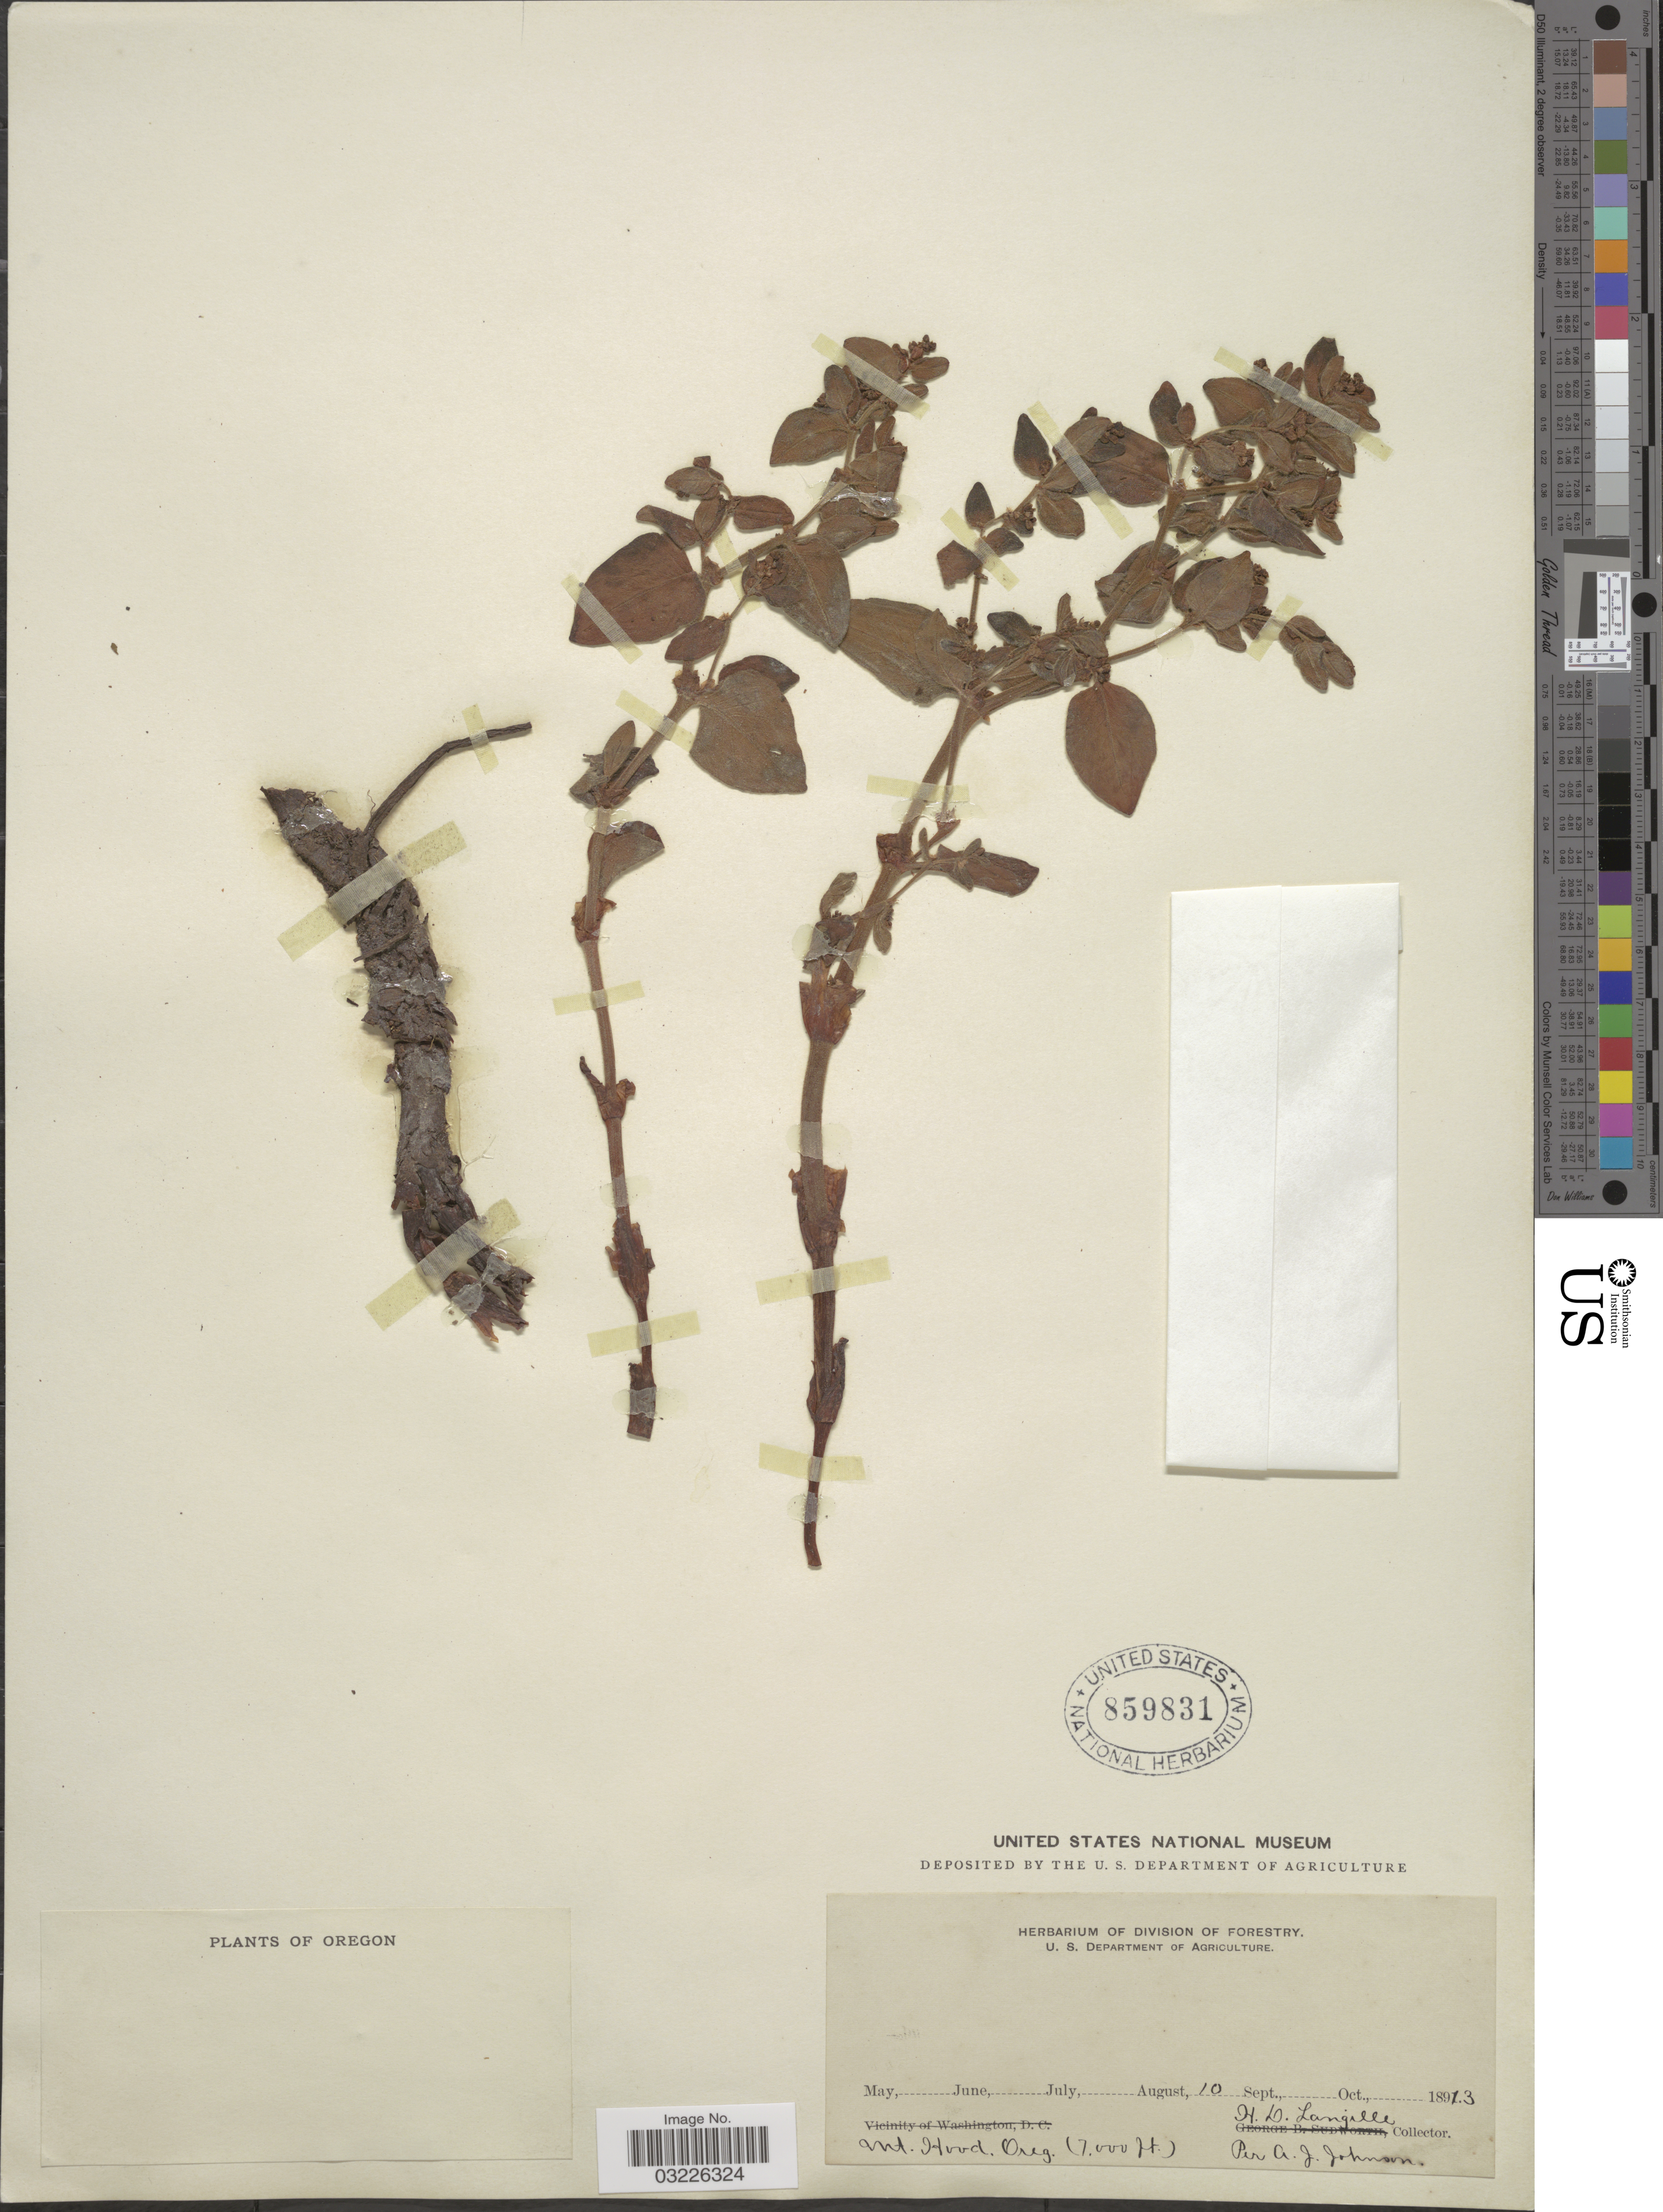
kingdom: Plantae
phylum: Tracheophyta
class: Magnoliopsida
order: Caryophyllales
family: Polygonaceae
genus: Koenigia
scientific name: Koenigia davisiae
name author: (W.H. Brewer ex A. Gray) T.M. Schust. & Reveal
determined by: Strong, Mark T., (BOT), Smithsonian Institution - National Museum of Natural History (UNITED STATES)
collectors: H. Langille & A. Johnson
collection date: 1893-08-10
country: United States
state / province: Oregon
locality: Mt. Hood.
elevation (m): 2134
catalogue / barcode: US 859831